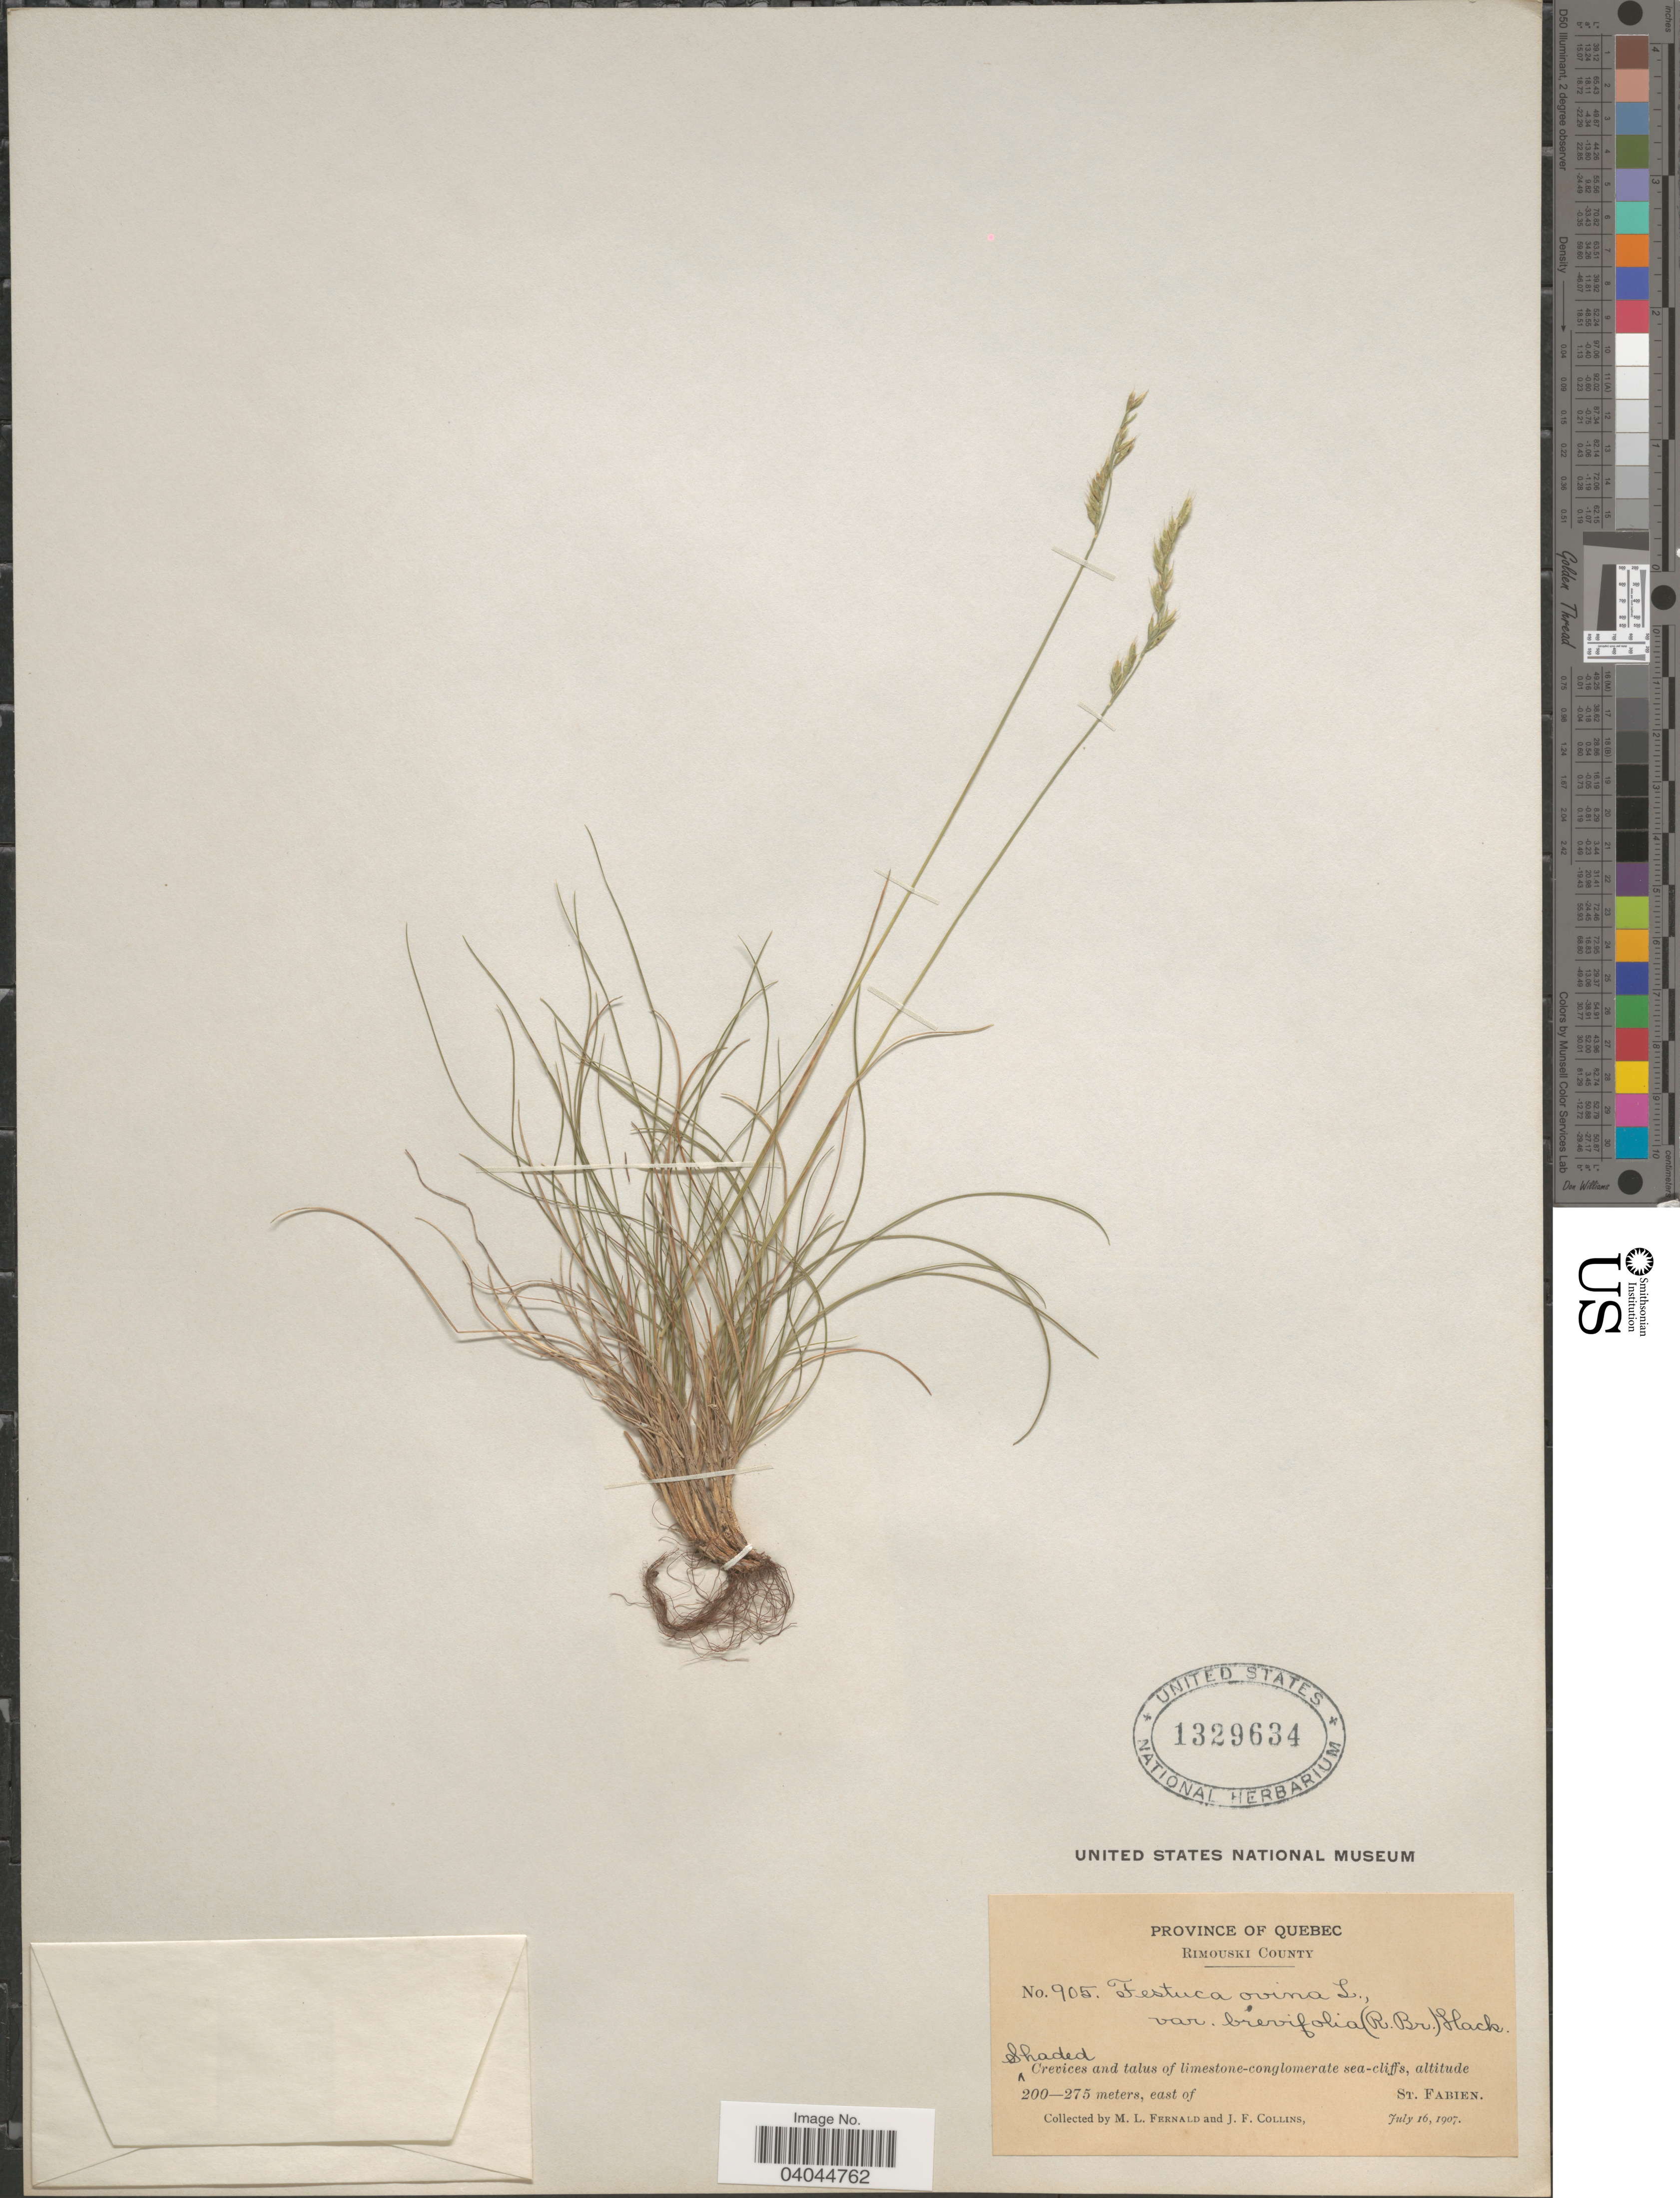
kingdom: Plantae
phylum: Tracheophyta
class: Liliopsida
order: Poales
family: Poaceae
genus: Festuca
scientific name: Festuca ovina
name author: L.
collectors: M. L. Fernald & J. Collins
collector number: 905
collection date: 1907-07-16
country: Canada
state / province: Quebec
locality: Rimouski County. East of St. Fabien.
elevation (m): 200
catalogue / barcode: US 1329634